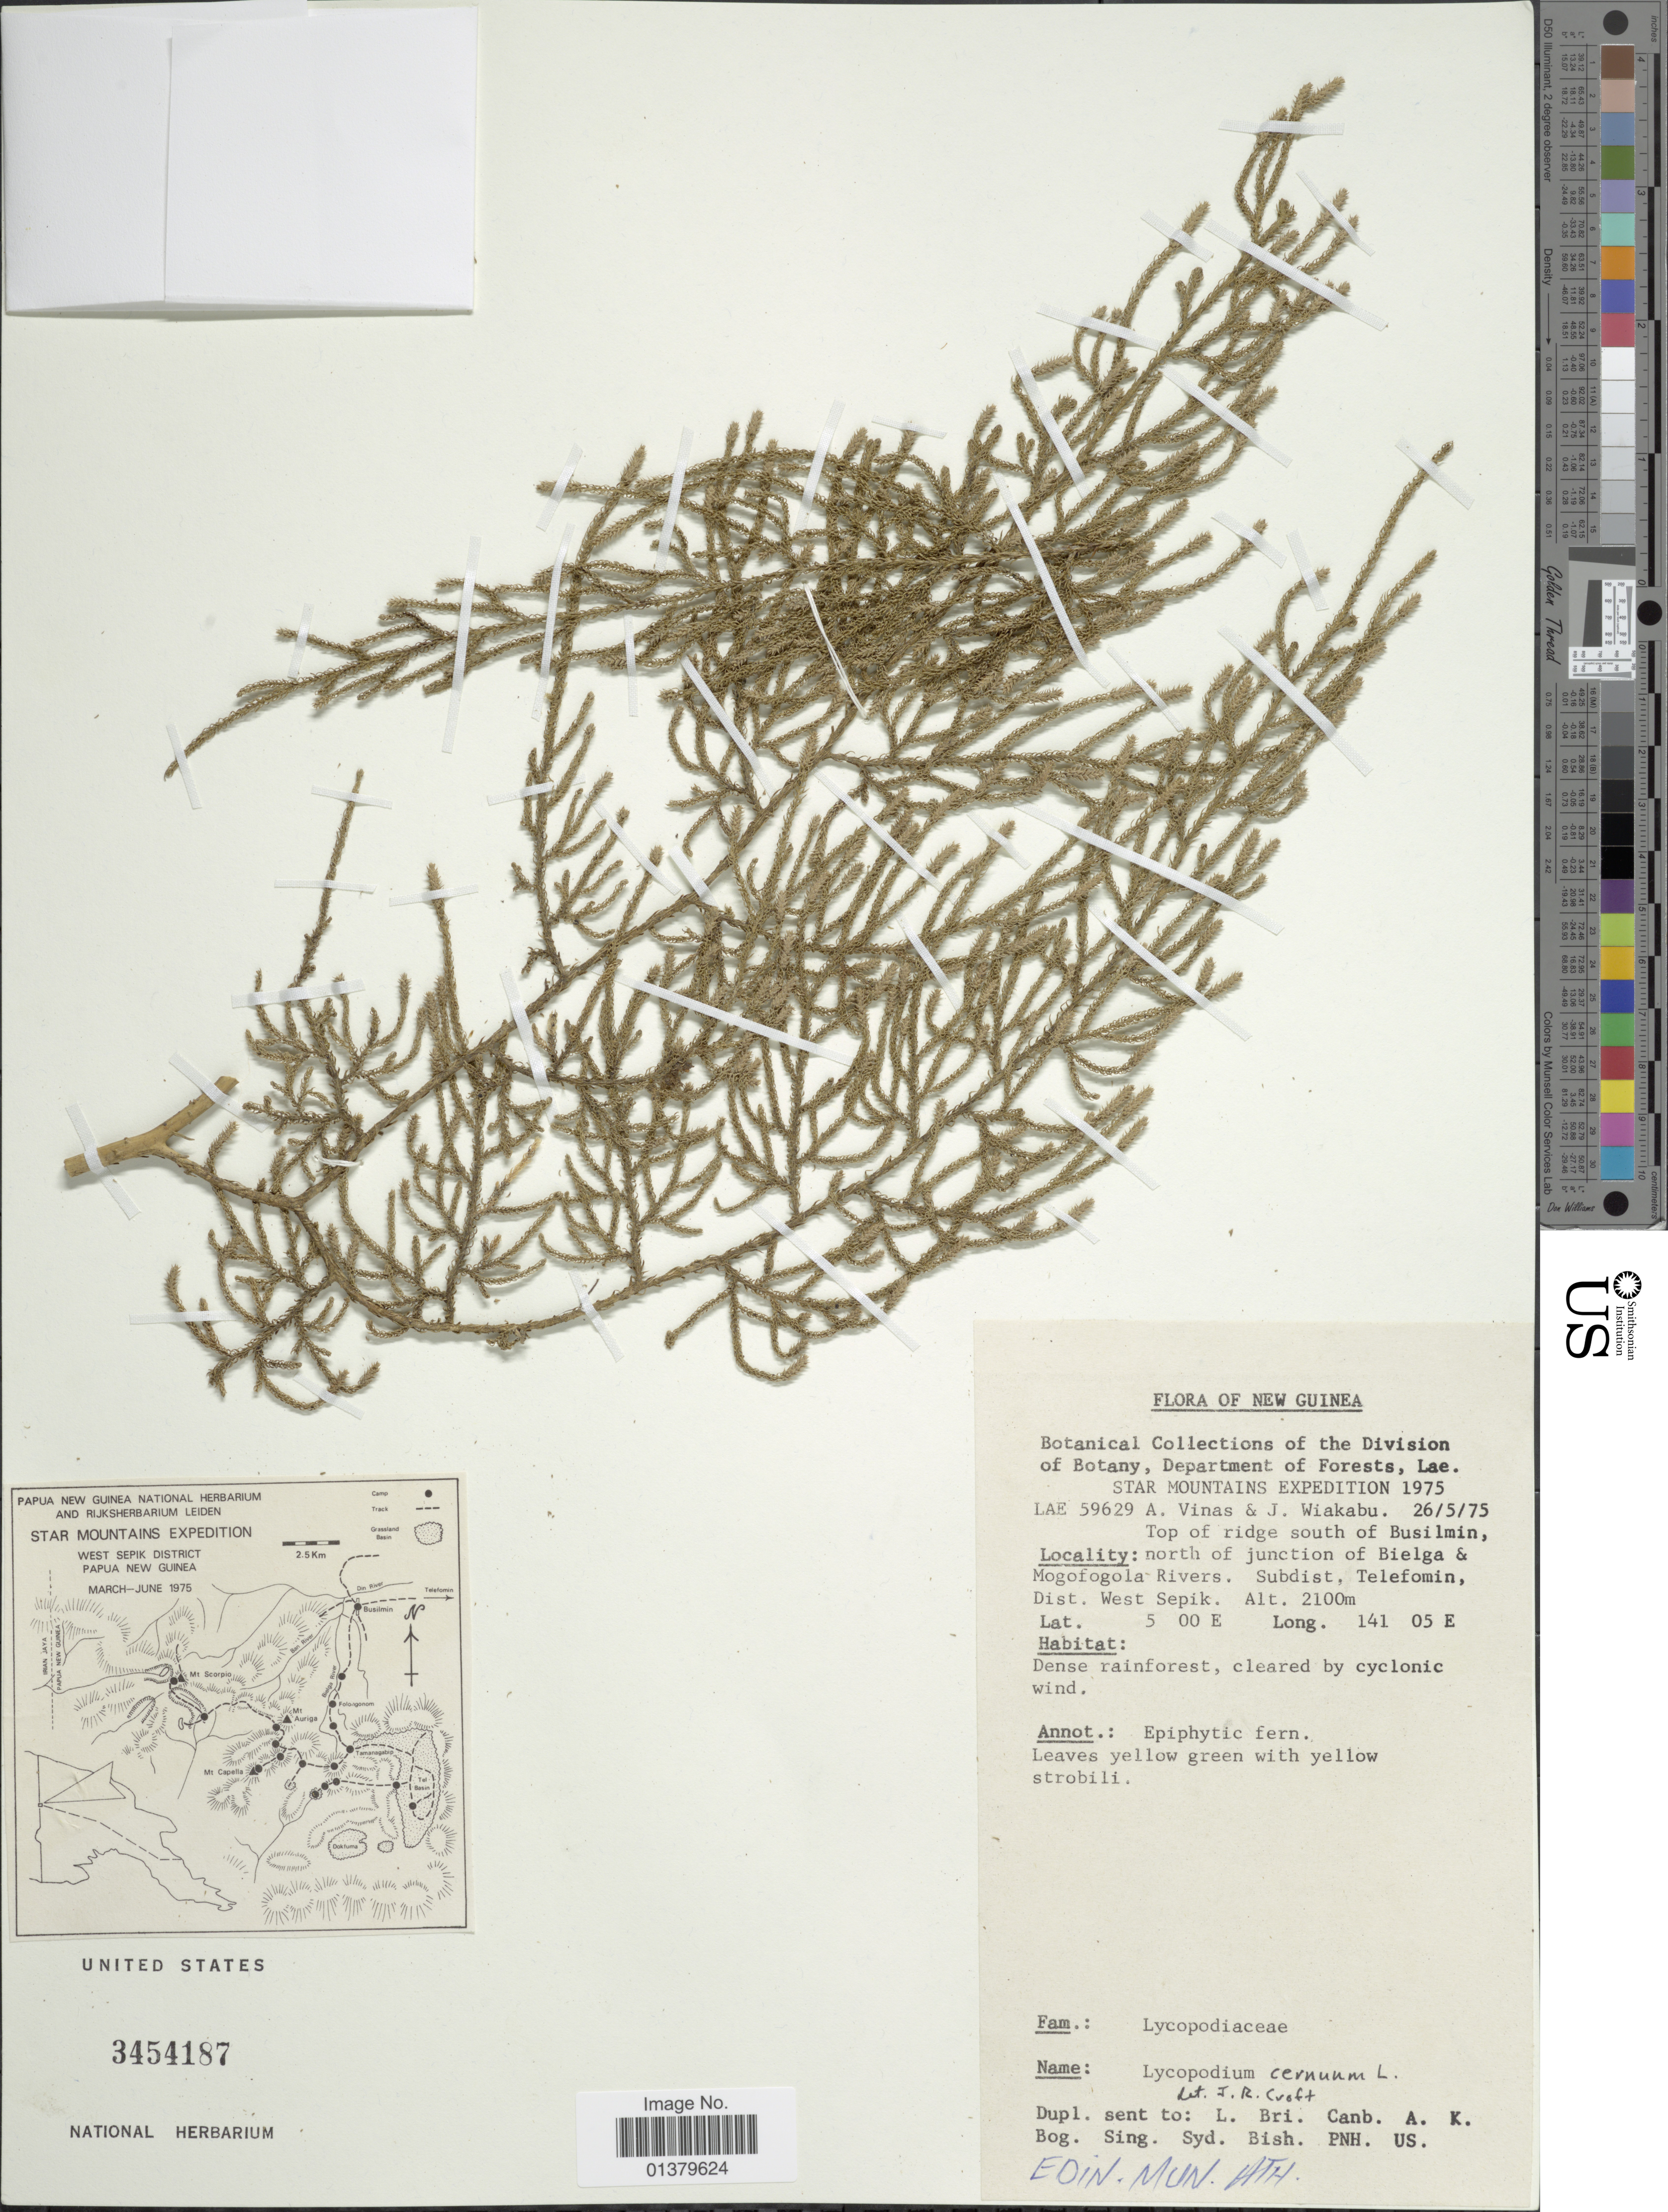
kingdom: Plantae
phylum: Tracheophyta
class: Lycopodiopsida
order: Lycopodiales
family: Lycopodiaceae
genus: Palhinhaea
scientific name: Palhinhaea cernua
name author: (L.) Vasc. & Franco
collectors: A. Vinas & J. Wiakabu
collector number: LAE 59629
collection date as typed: Transcribed d/m/y: 26/5/75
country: Papua New Guinea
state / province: Sandaun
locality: Top of ridge south of Busilmin, north of junction of Bielga & Mogofogola-Rivers, Subdist, Telefomin, Dist. West Sepik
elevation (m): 2100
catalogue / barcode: US 3454187